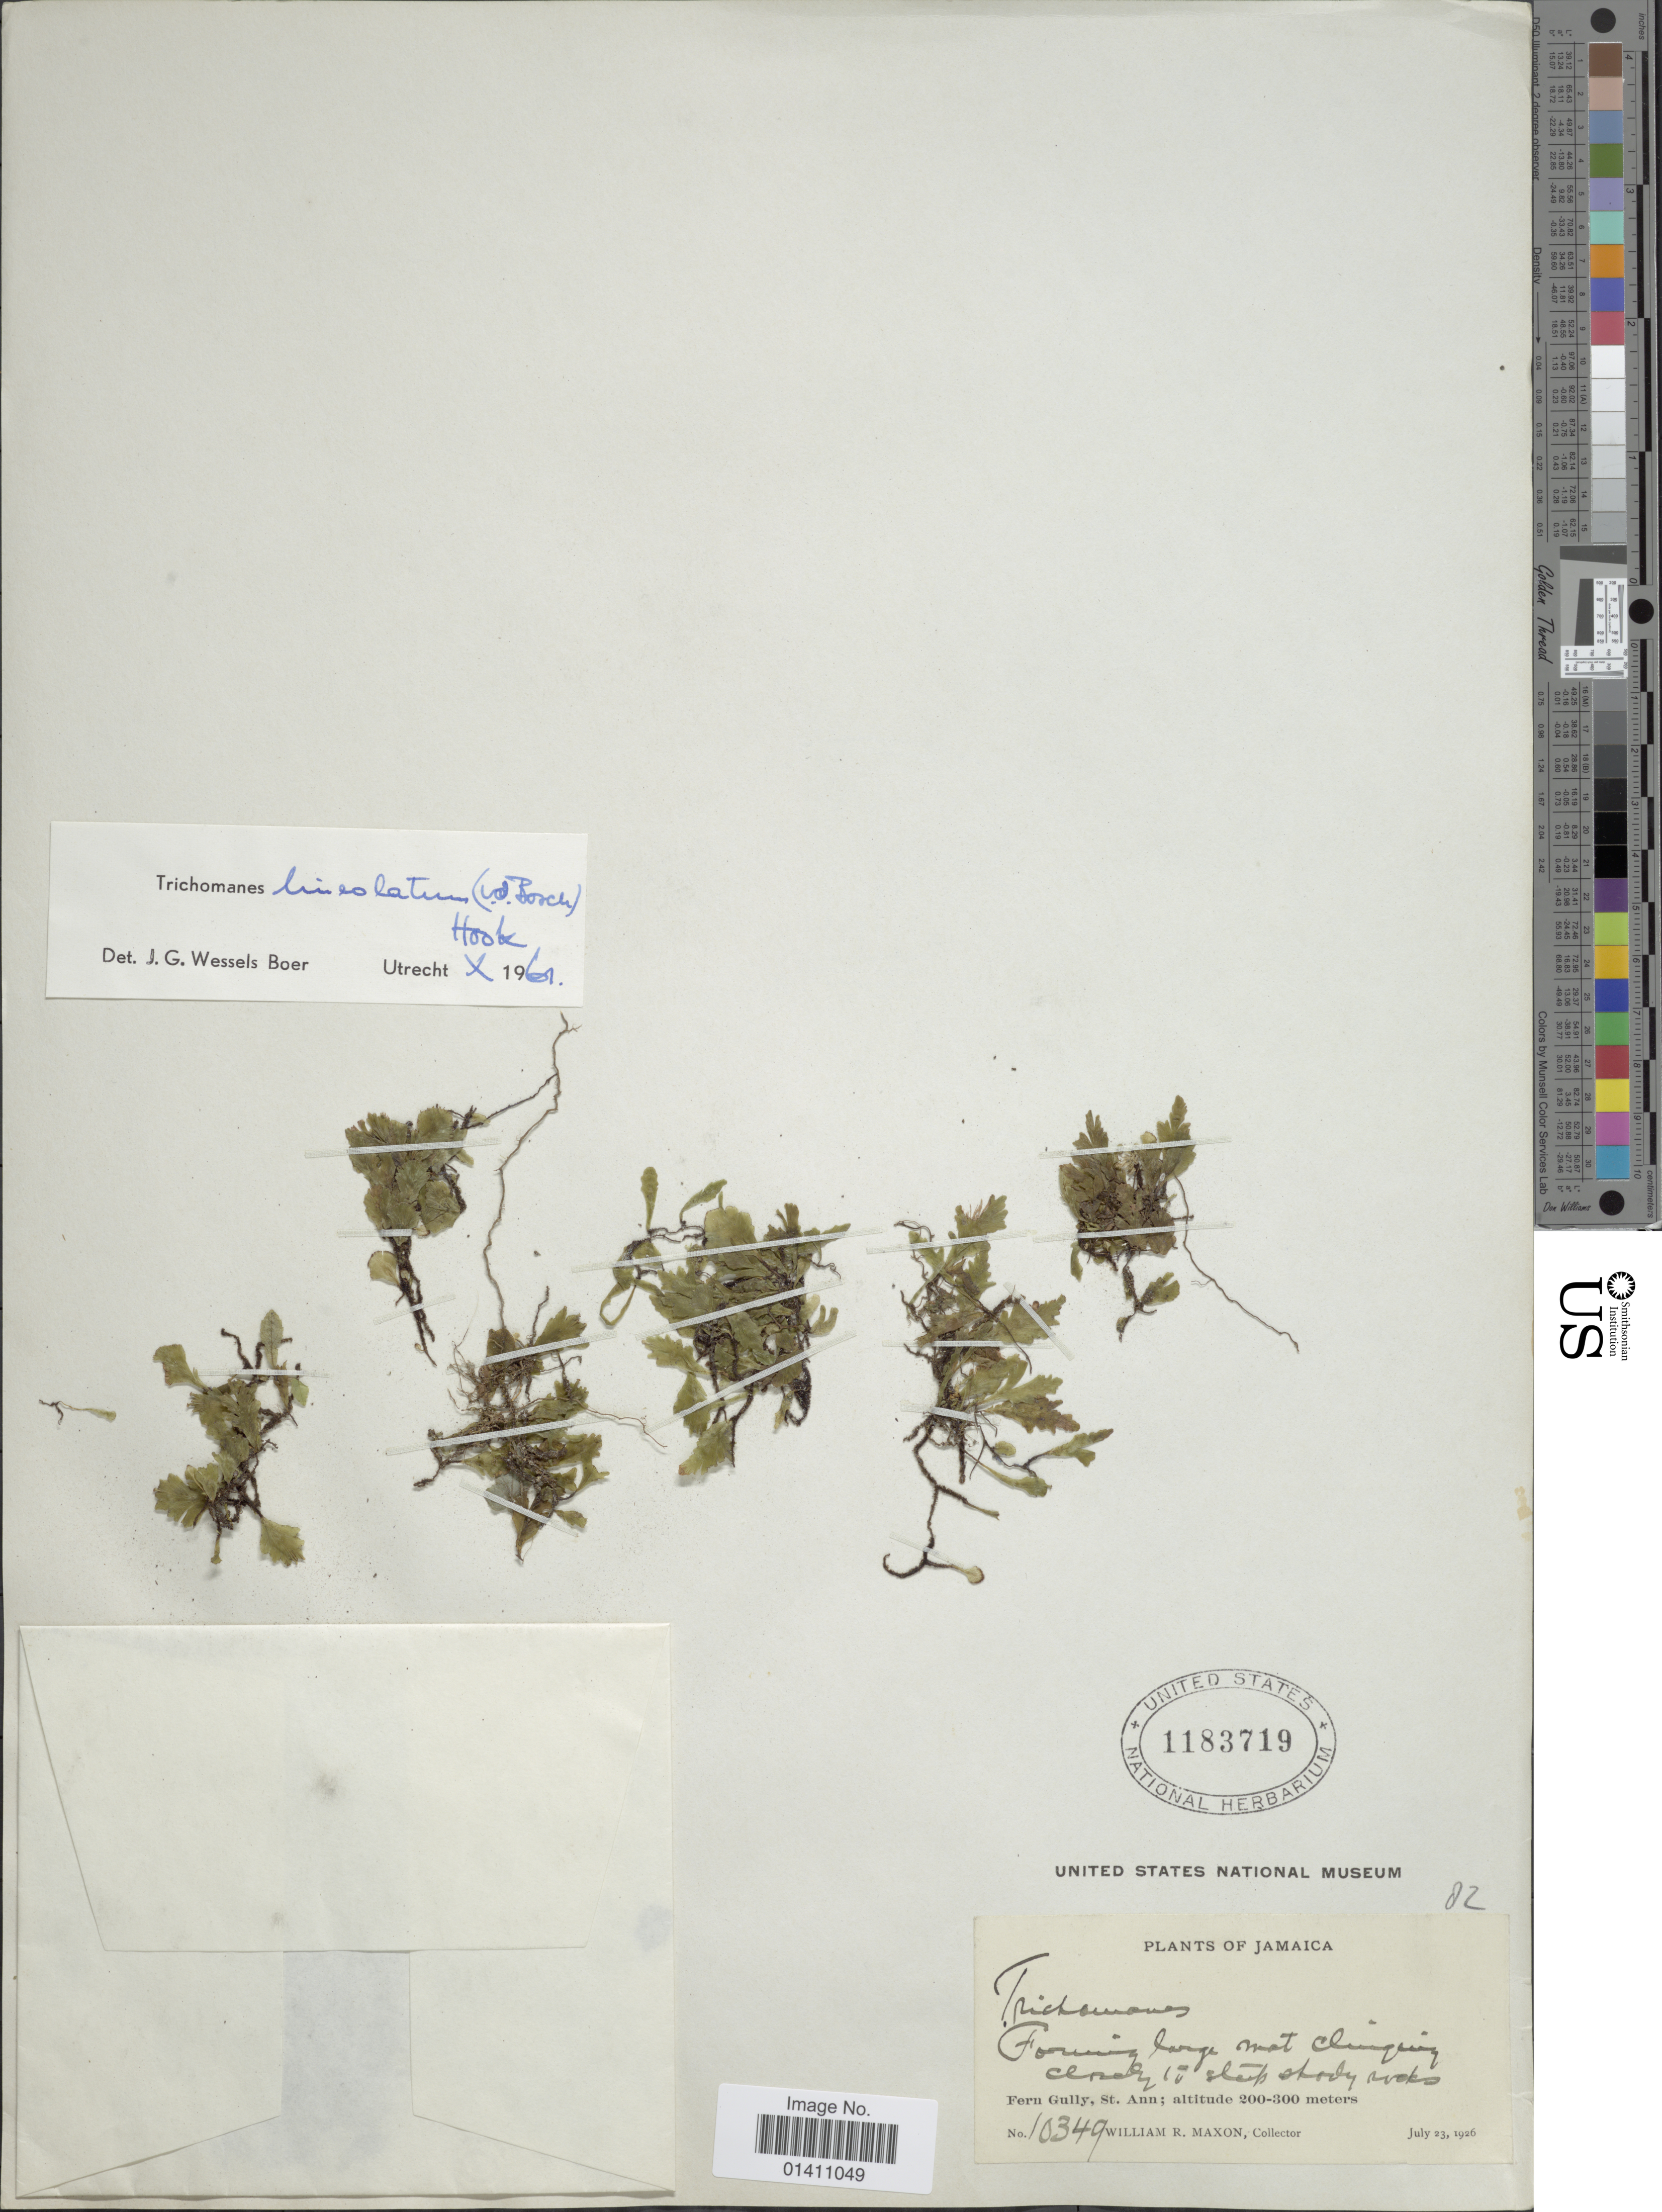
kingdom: Plantae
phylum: Tracheophyta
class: Polypodiopsida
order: Hymenophyllales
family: Hymenophyllaceae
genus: Didymoglossum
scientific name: Didymoglossum lineolatum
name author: Bosch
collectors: W. R. Maxon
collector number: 10349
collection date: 1926-07-23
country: Jamaica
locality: Fern Gully, St. Ann.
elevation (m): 200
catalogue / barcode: US 1183719